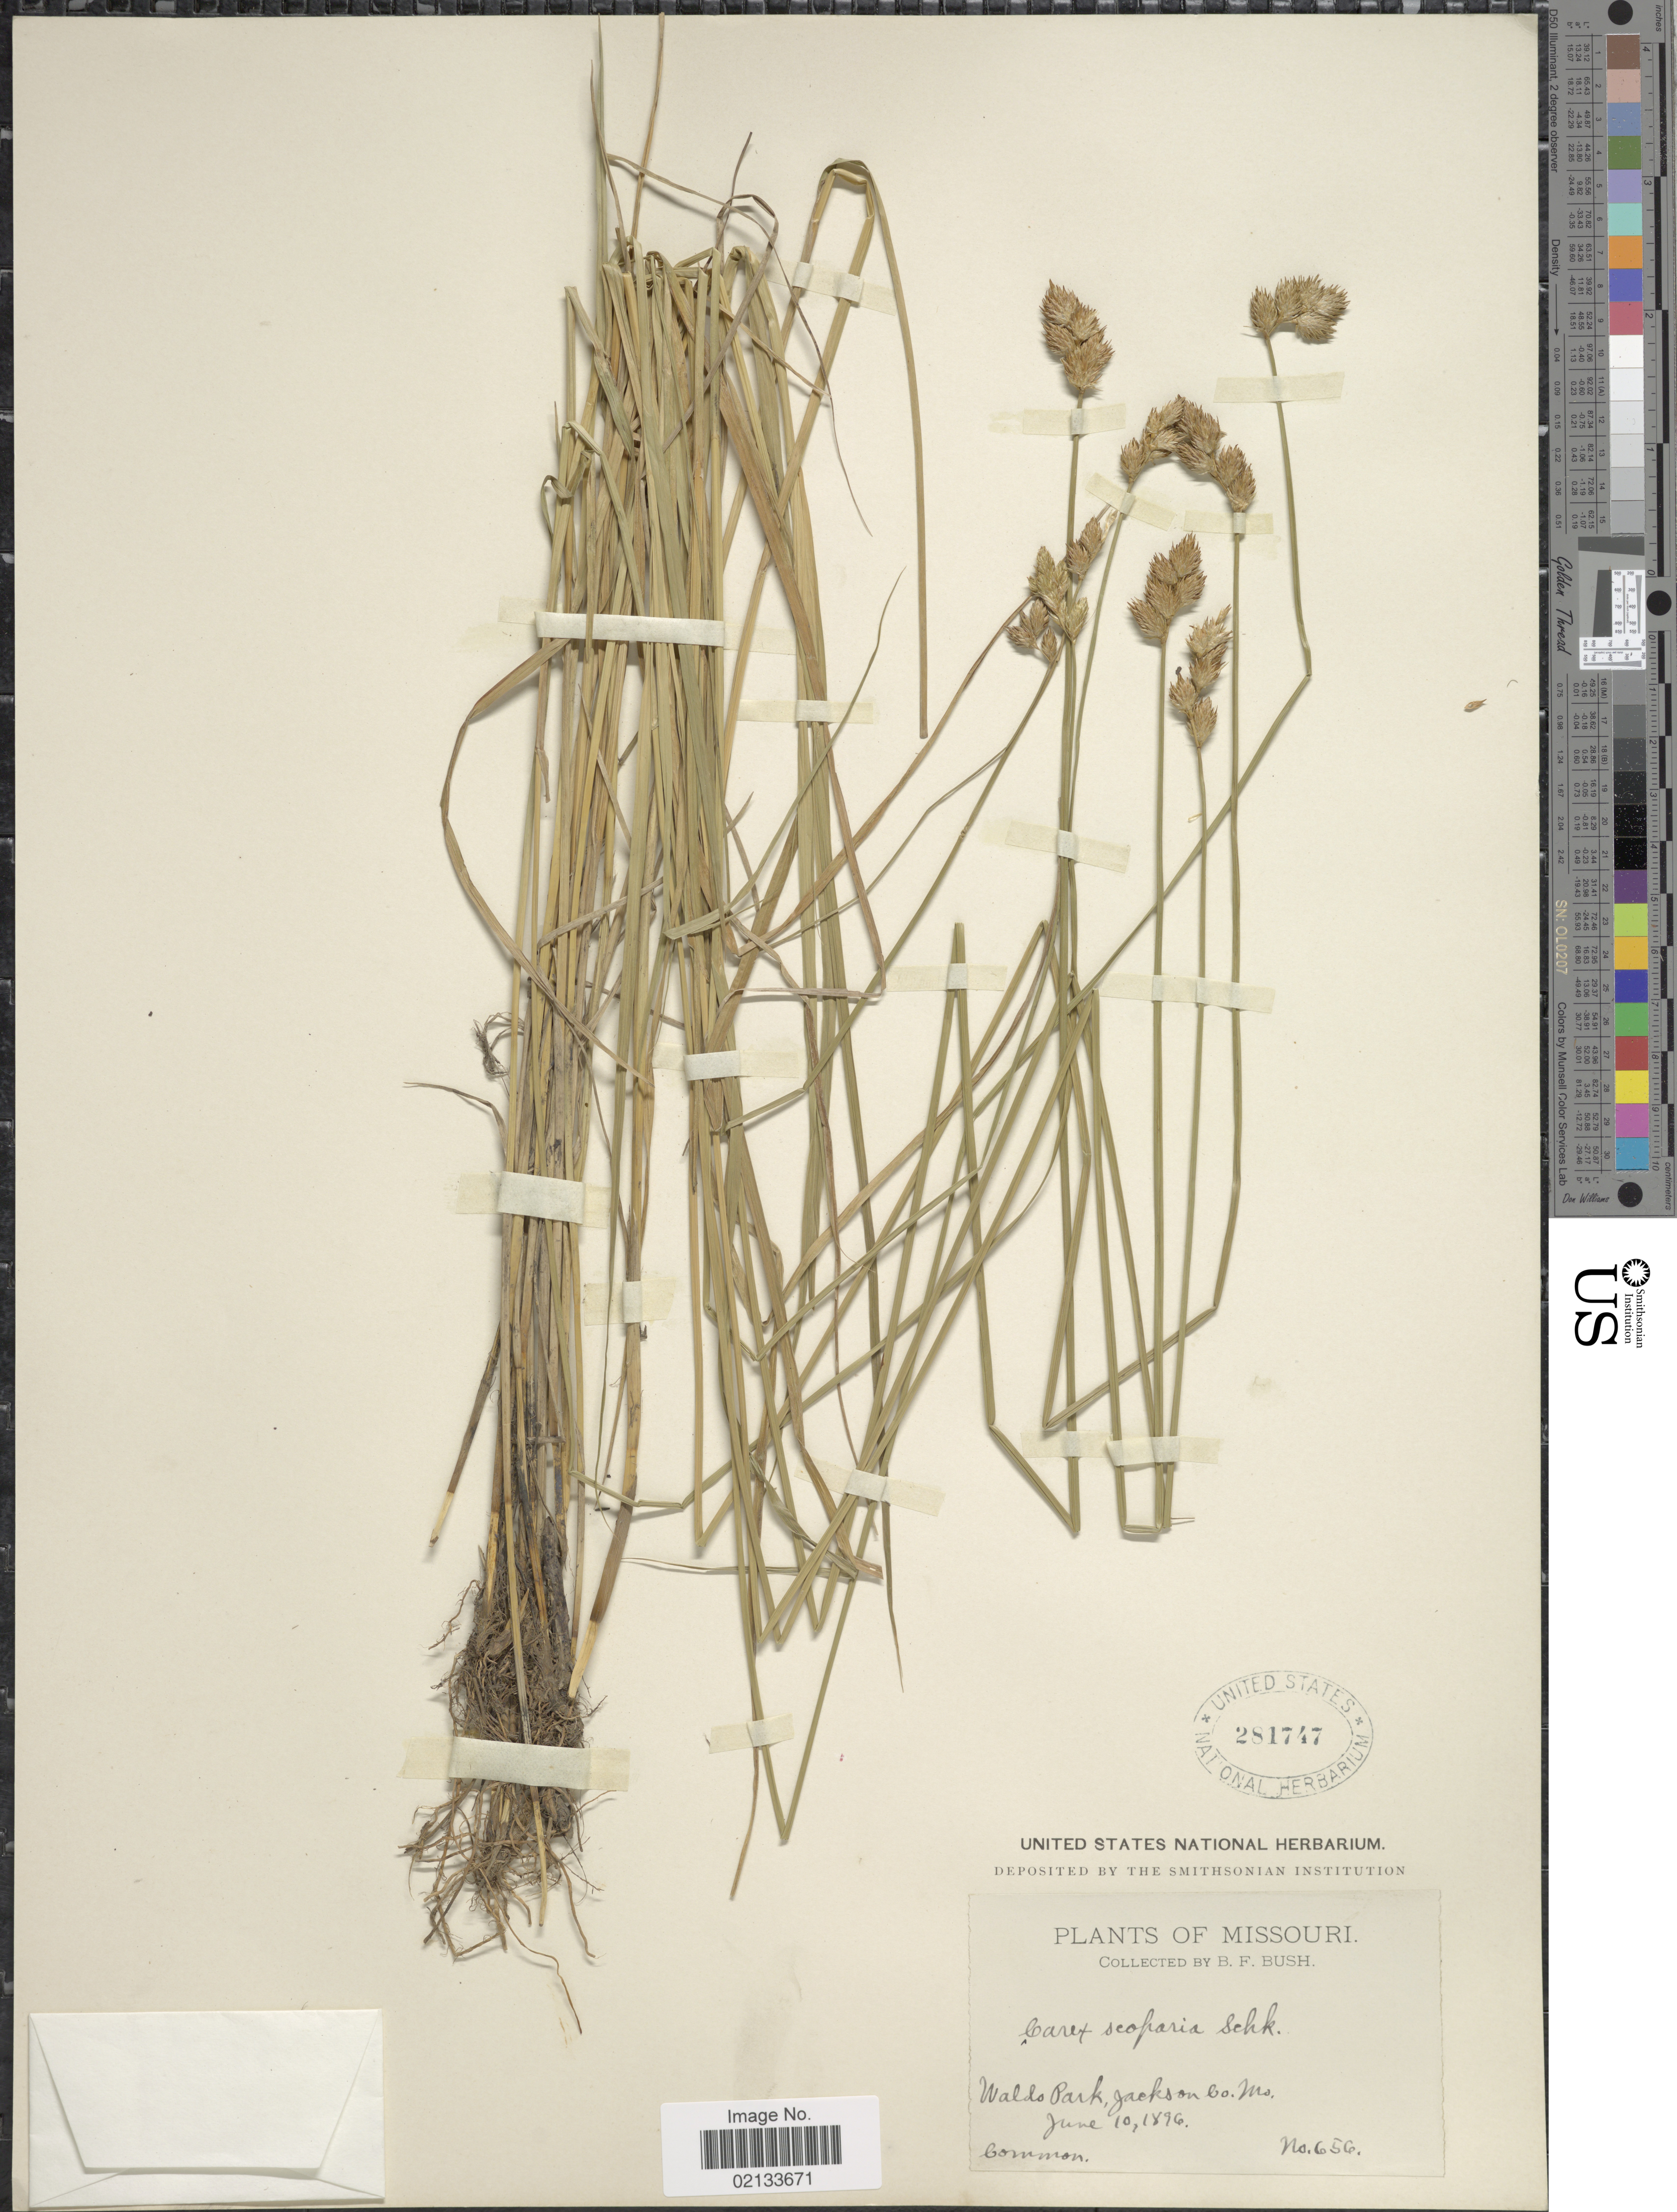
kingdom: Plantae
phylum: Tracheophyta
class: Liliopsida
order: Poales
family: Cyperaceae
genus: Carex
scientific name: Carex scoparia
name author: Schkuhr ex Willd.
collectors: B. F. Bush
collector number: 656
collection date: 1896-06-10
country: United States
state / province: Missouri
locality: Waldo Park, Jackson Co, Common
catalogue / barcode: US 281747